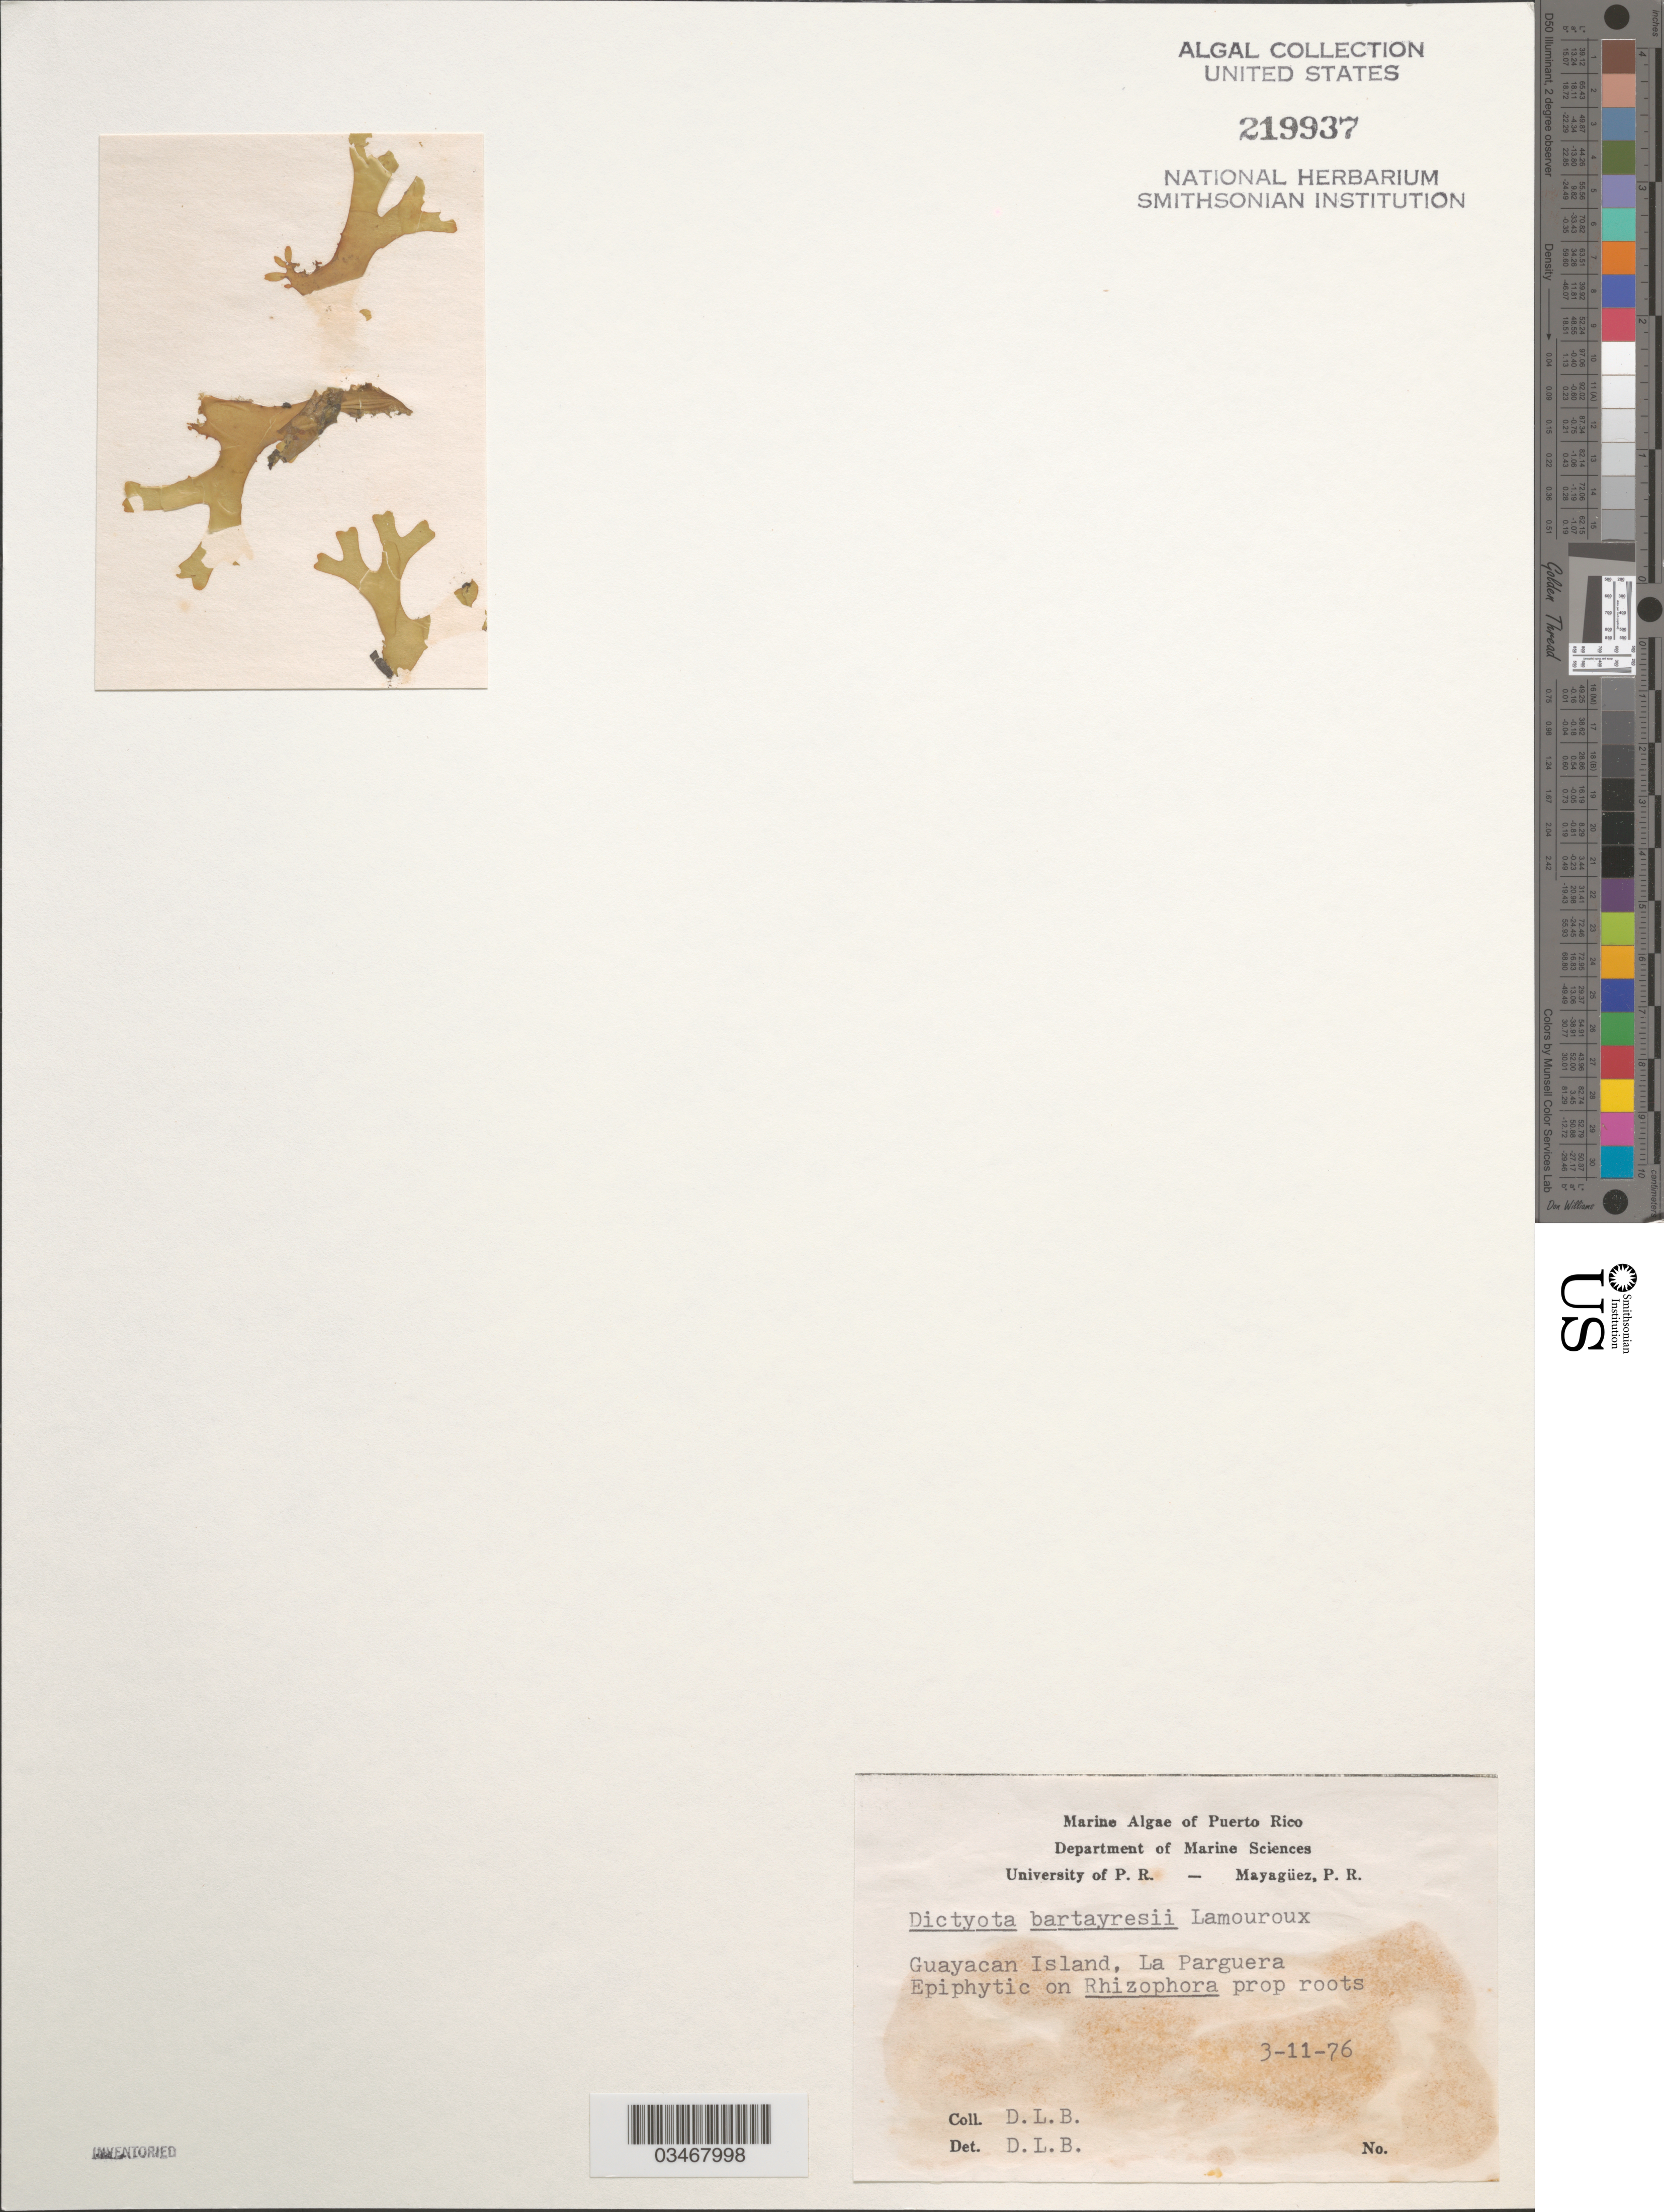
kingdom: Chromista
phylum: Ochrophyta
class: Phaeophyceae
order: Dictyotales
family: Dictyotaceae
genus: Dictyota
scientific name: Dictyota bartayresii J.V. Lamour. nom. illeg.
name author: J.V.Lamouroux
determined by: Ballantine, D. L.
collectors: D.L. Ballantine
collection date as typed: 11 Mar 1976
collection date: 1976-03-11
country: Puerto Rico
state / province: Lajas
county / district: La Parguera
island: Guayacan Island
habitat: Epiphytic on Rhizophora prop roots.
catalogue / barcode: US 219937